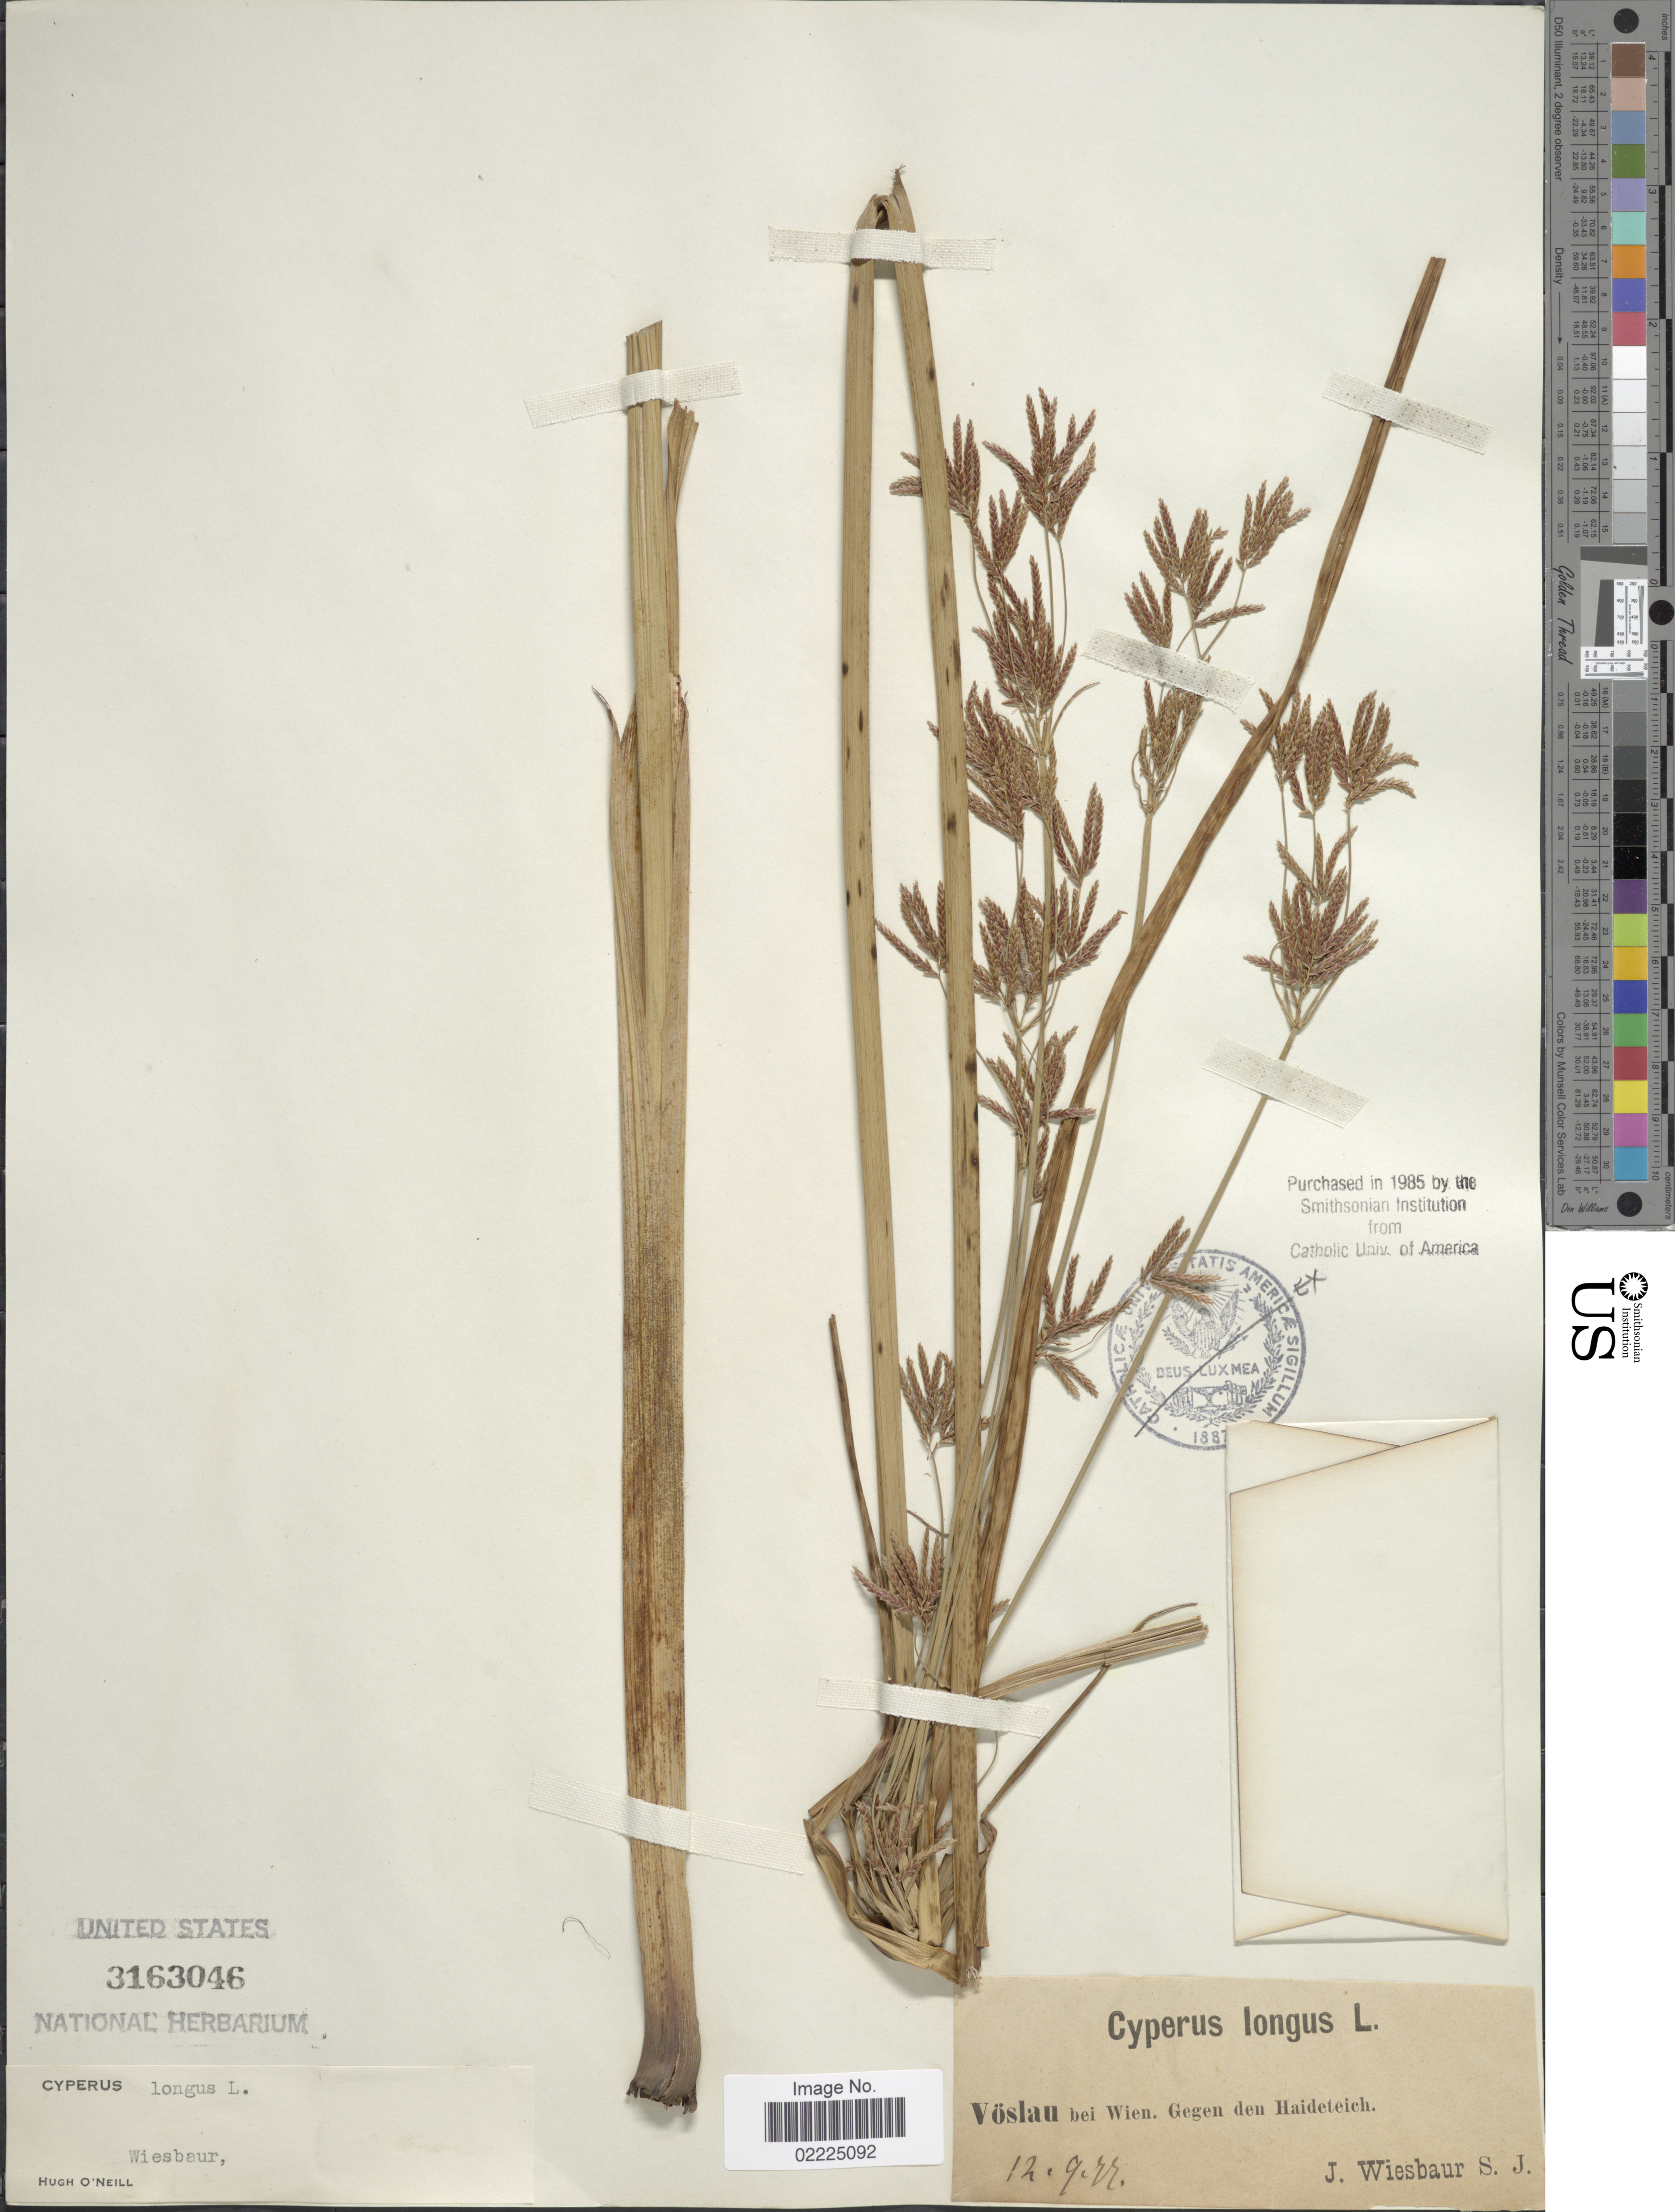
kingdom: Plantae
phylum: Tracheophyta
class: Liliopsida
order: Poales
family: Cyperaceae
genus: Cyperus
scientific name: Cyperus longus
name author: L.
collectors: J. Wiesbaur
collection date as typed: Transcribed d/m/y: 12/9/77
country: Austria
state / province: Wien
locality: Vöslau bei Wien. Gegen den Haideteich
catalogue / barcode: US 3163046